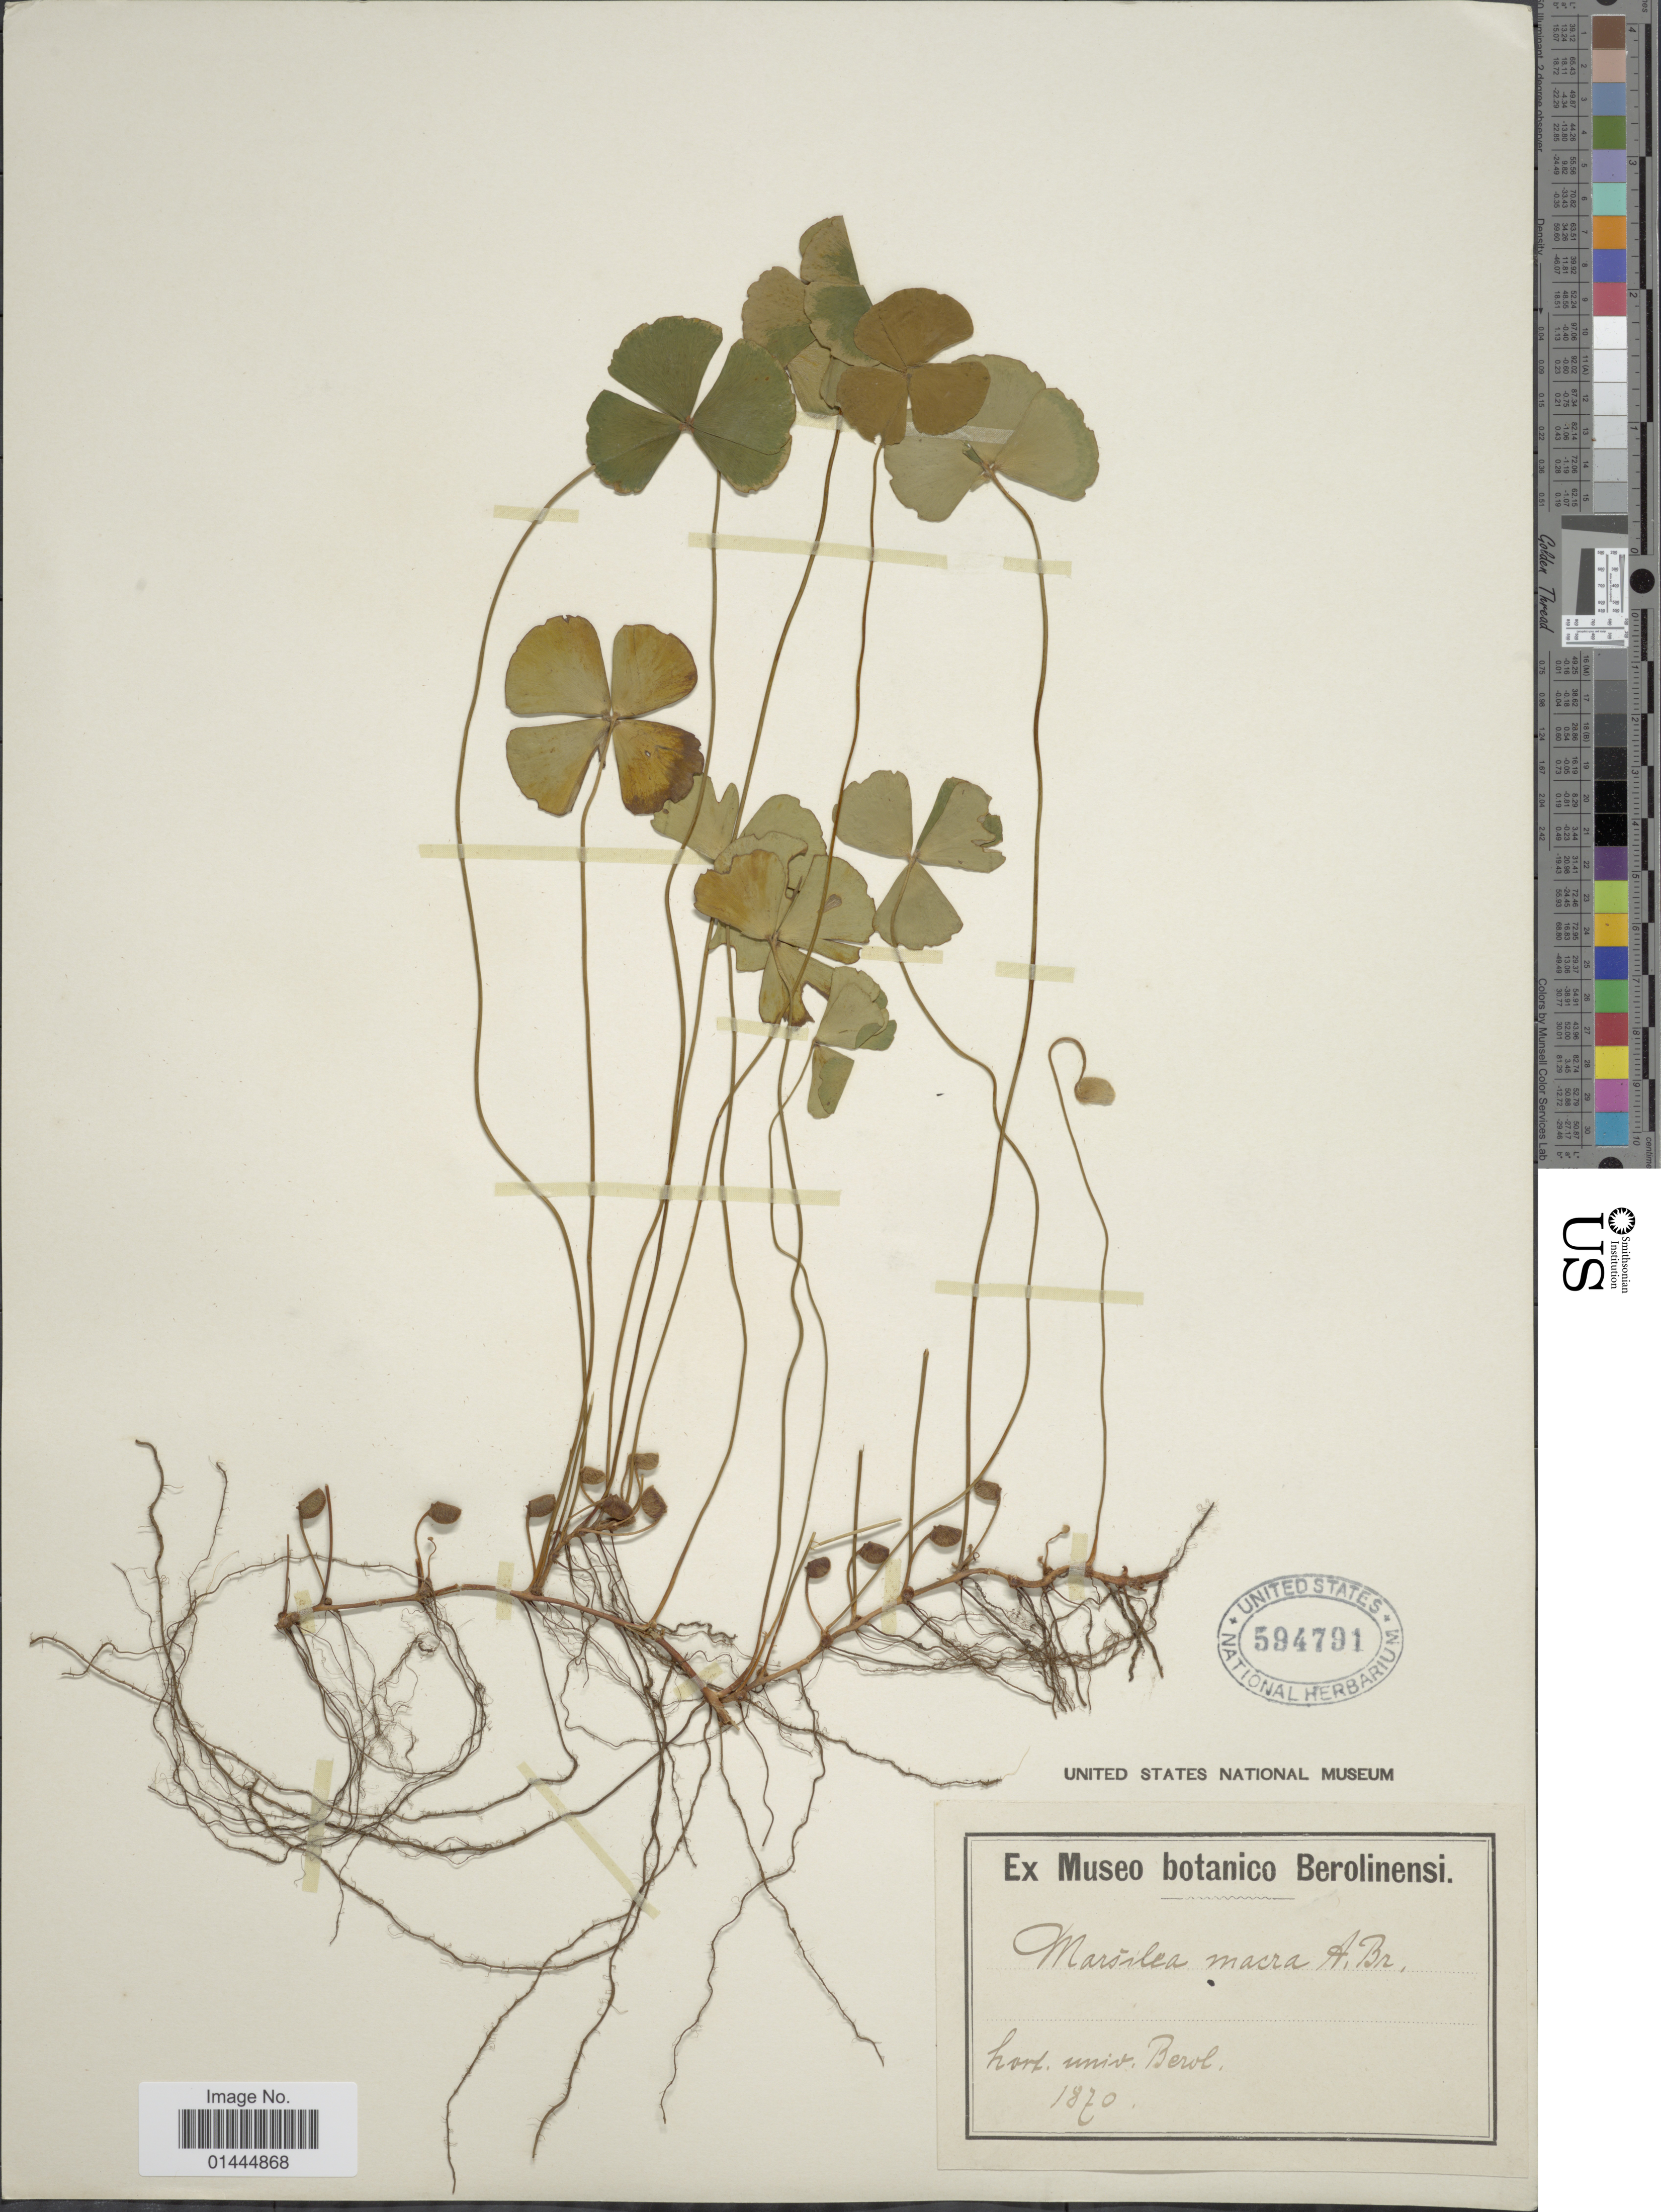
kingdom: Plantae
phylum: Tracheophyta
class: Polypodiopsida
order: Salviniales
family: Marsileaceae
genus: Marsilea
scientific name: Marsilea macra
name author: A. Braun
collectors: ex Museo Botanico Berolinensi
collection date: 1870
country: Germany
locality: Hort. univ. Berol.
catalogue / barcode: US 594791